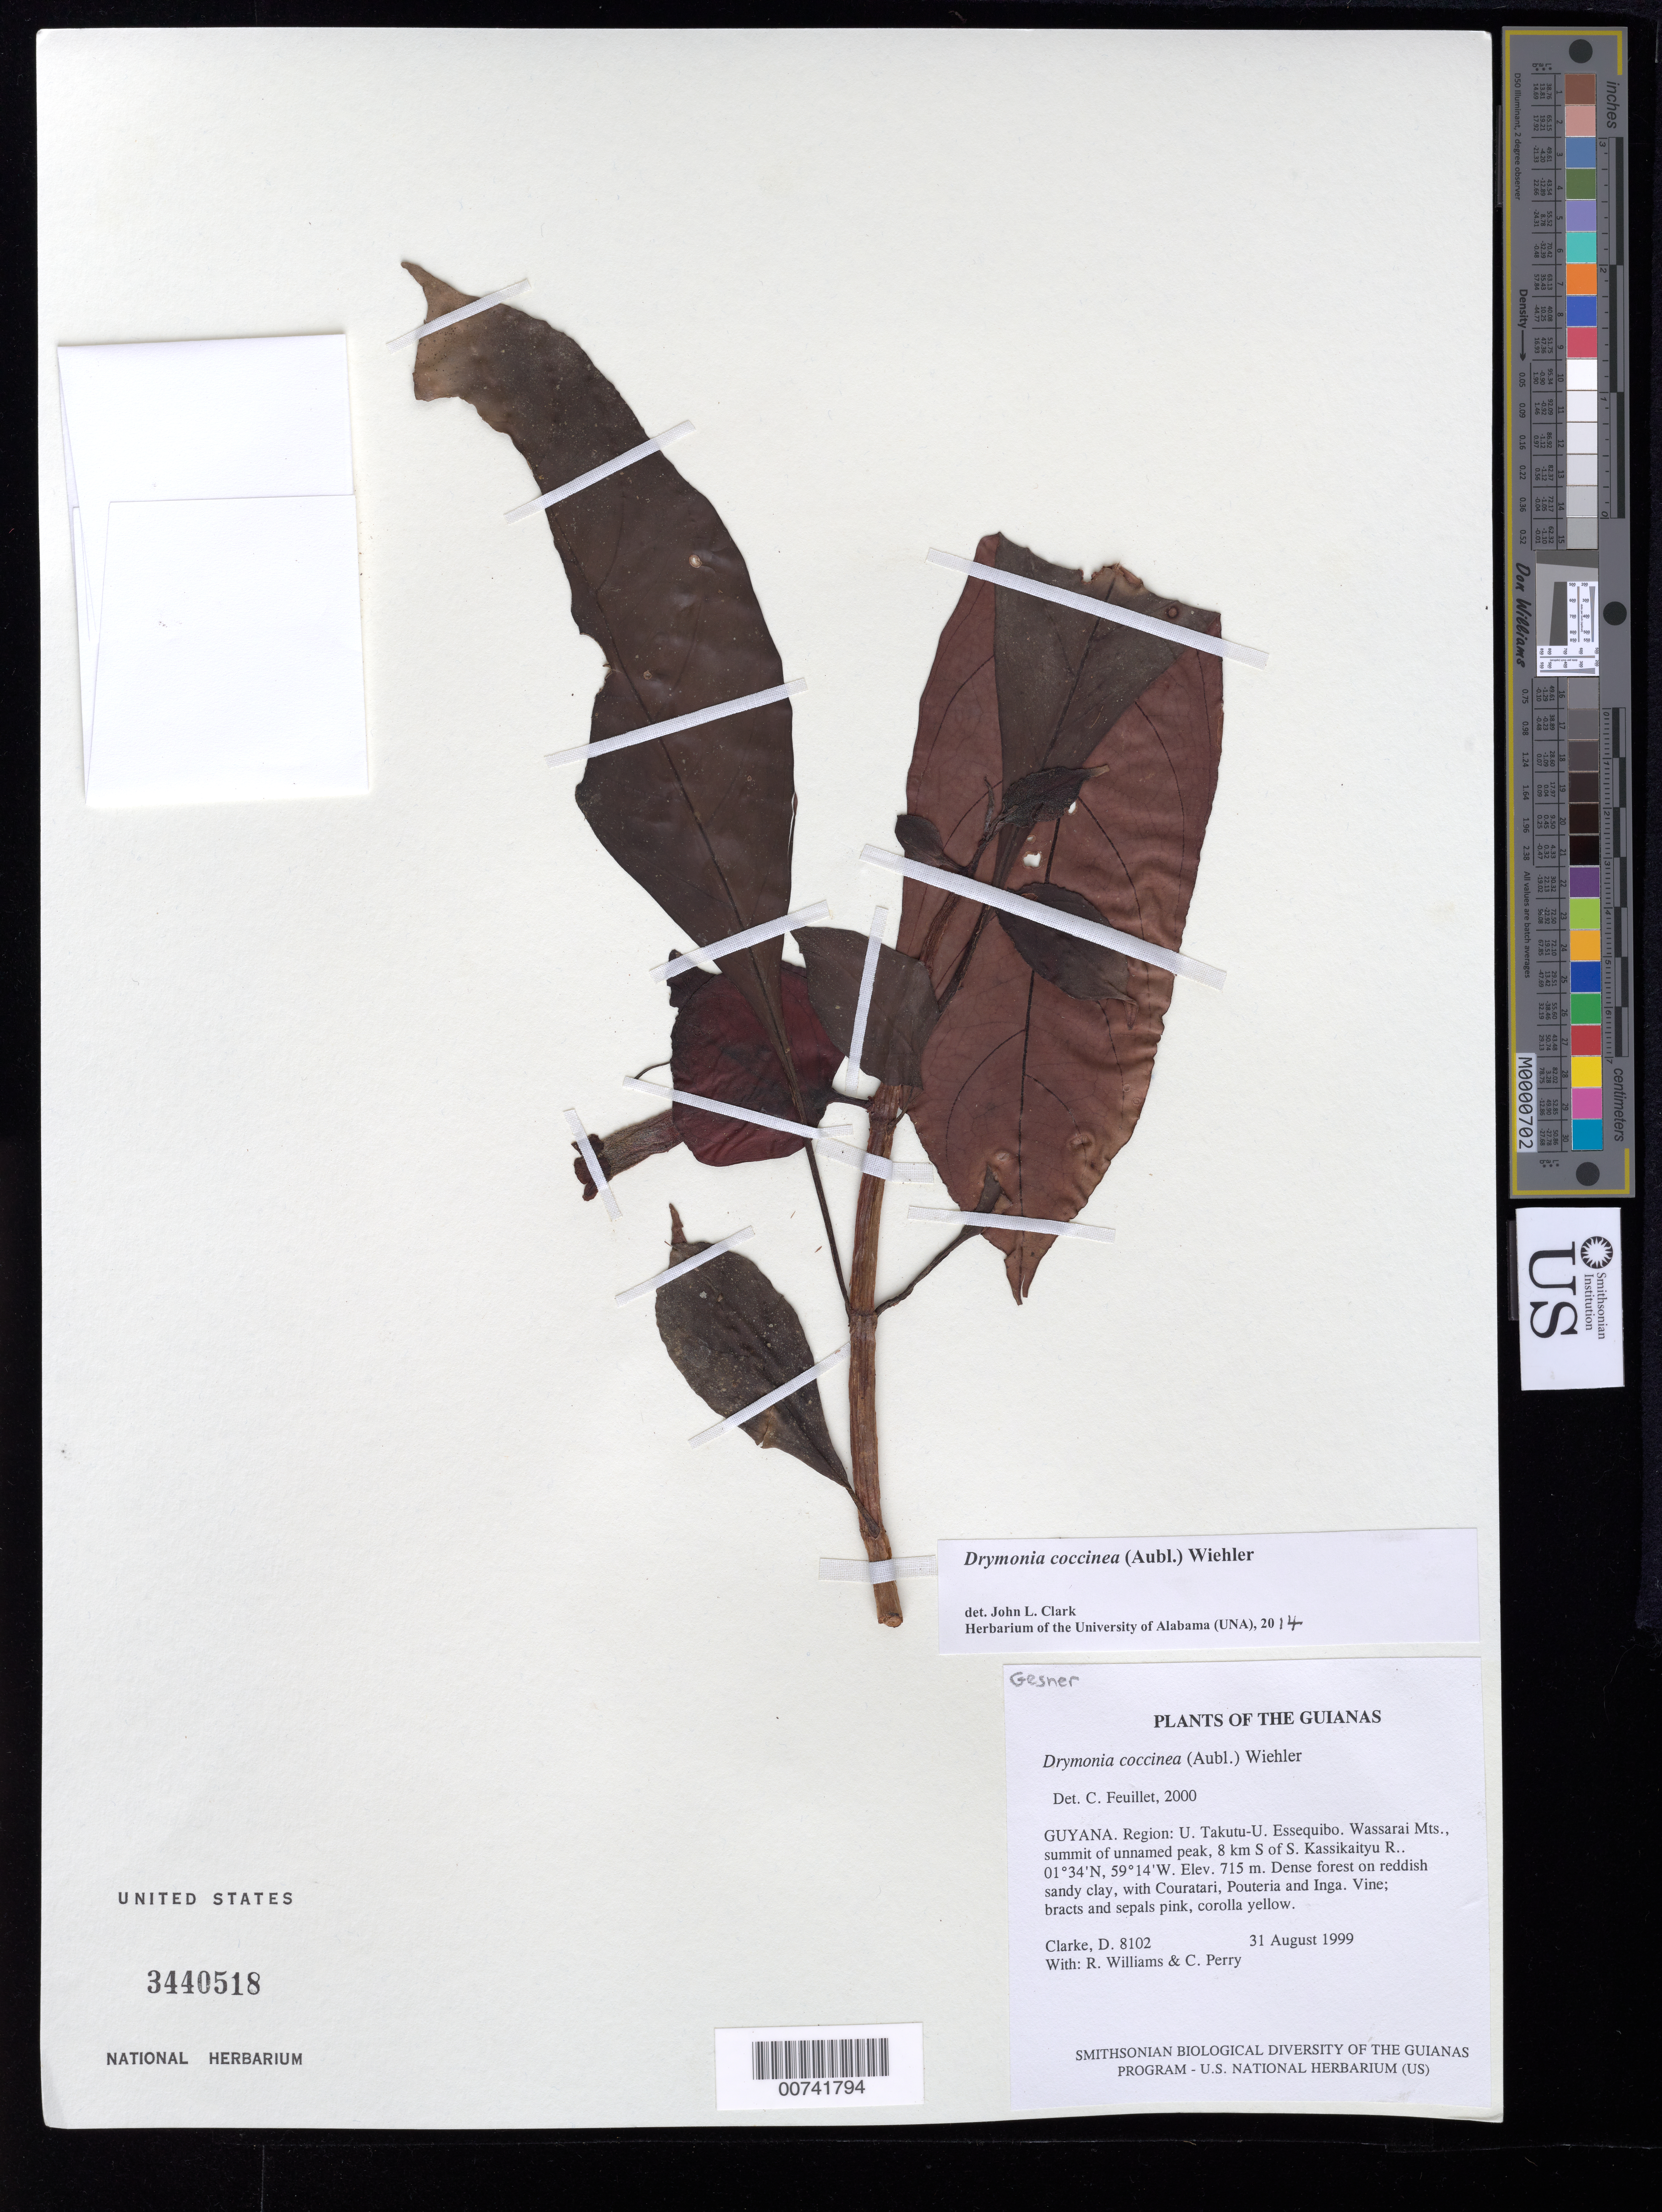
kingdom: Plantae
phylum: Tracheophyta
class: Magnoliopsida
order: Lamiales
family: Gesneriaceae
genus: Drymonia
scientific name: Drymonia coccinea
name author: (Aubl.) Wiehler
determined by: Feuillet, C.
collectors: H. D. Clarke, R. Williams & C. Perry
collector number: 8102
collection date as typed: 31 August 1999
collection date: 1999-08-31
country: Guyana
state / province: U. Takutu-U. Essequibo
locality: Wassarai Mts., summit of unnamed peak, 8 km S of S. Kassikaityu R.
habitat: Dense forest on reddish sandy clay, with Couratari, Pouteria and Inga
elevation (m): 715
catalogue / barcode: US 3440518